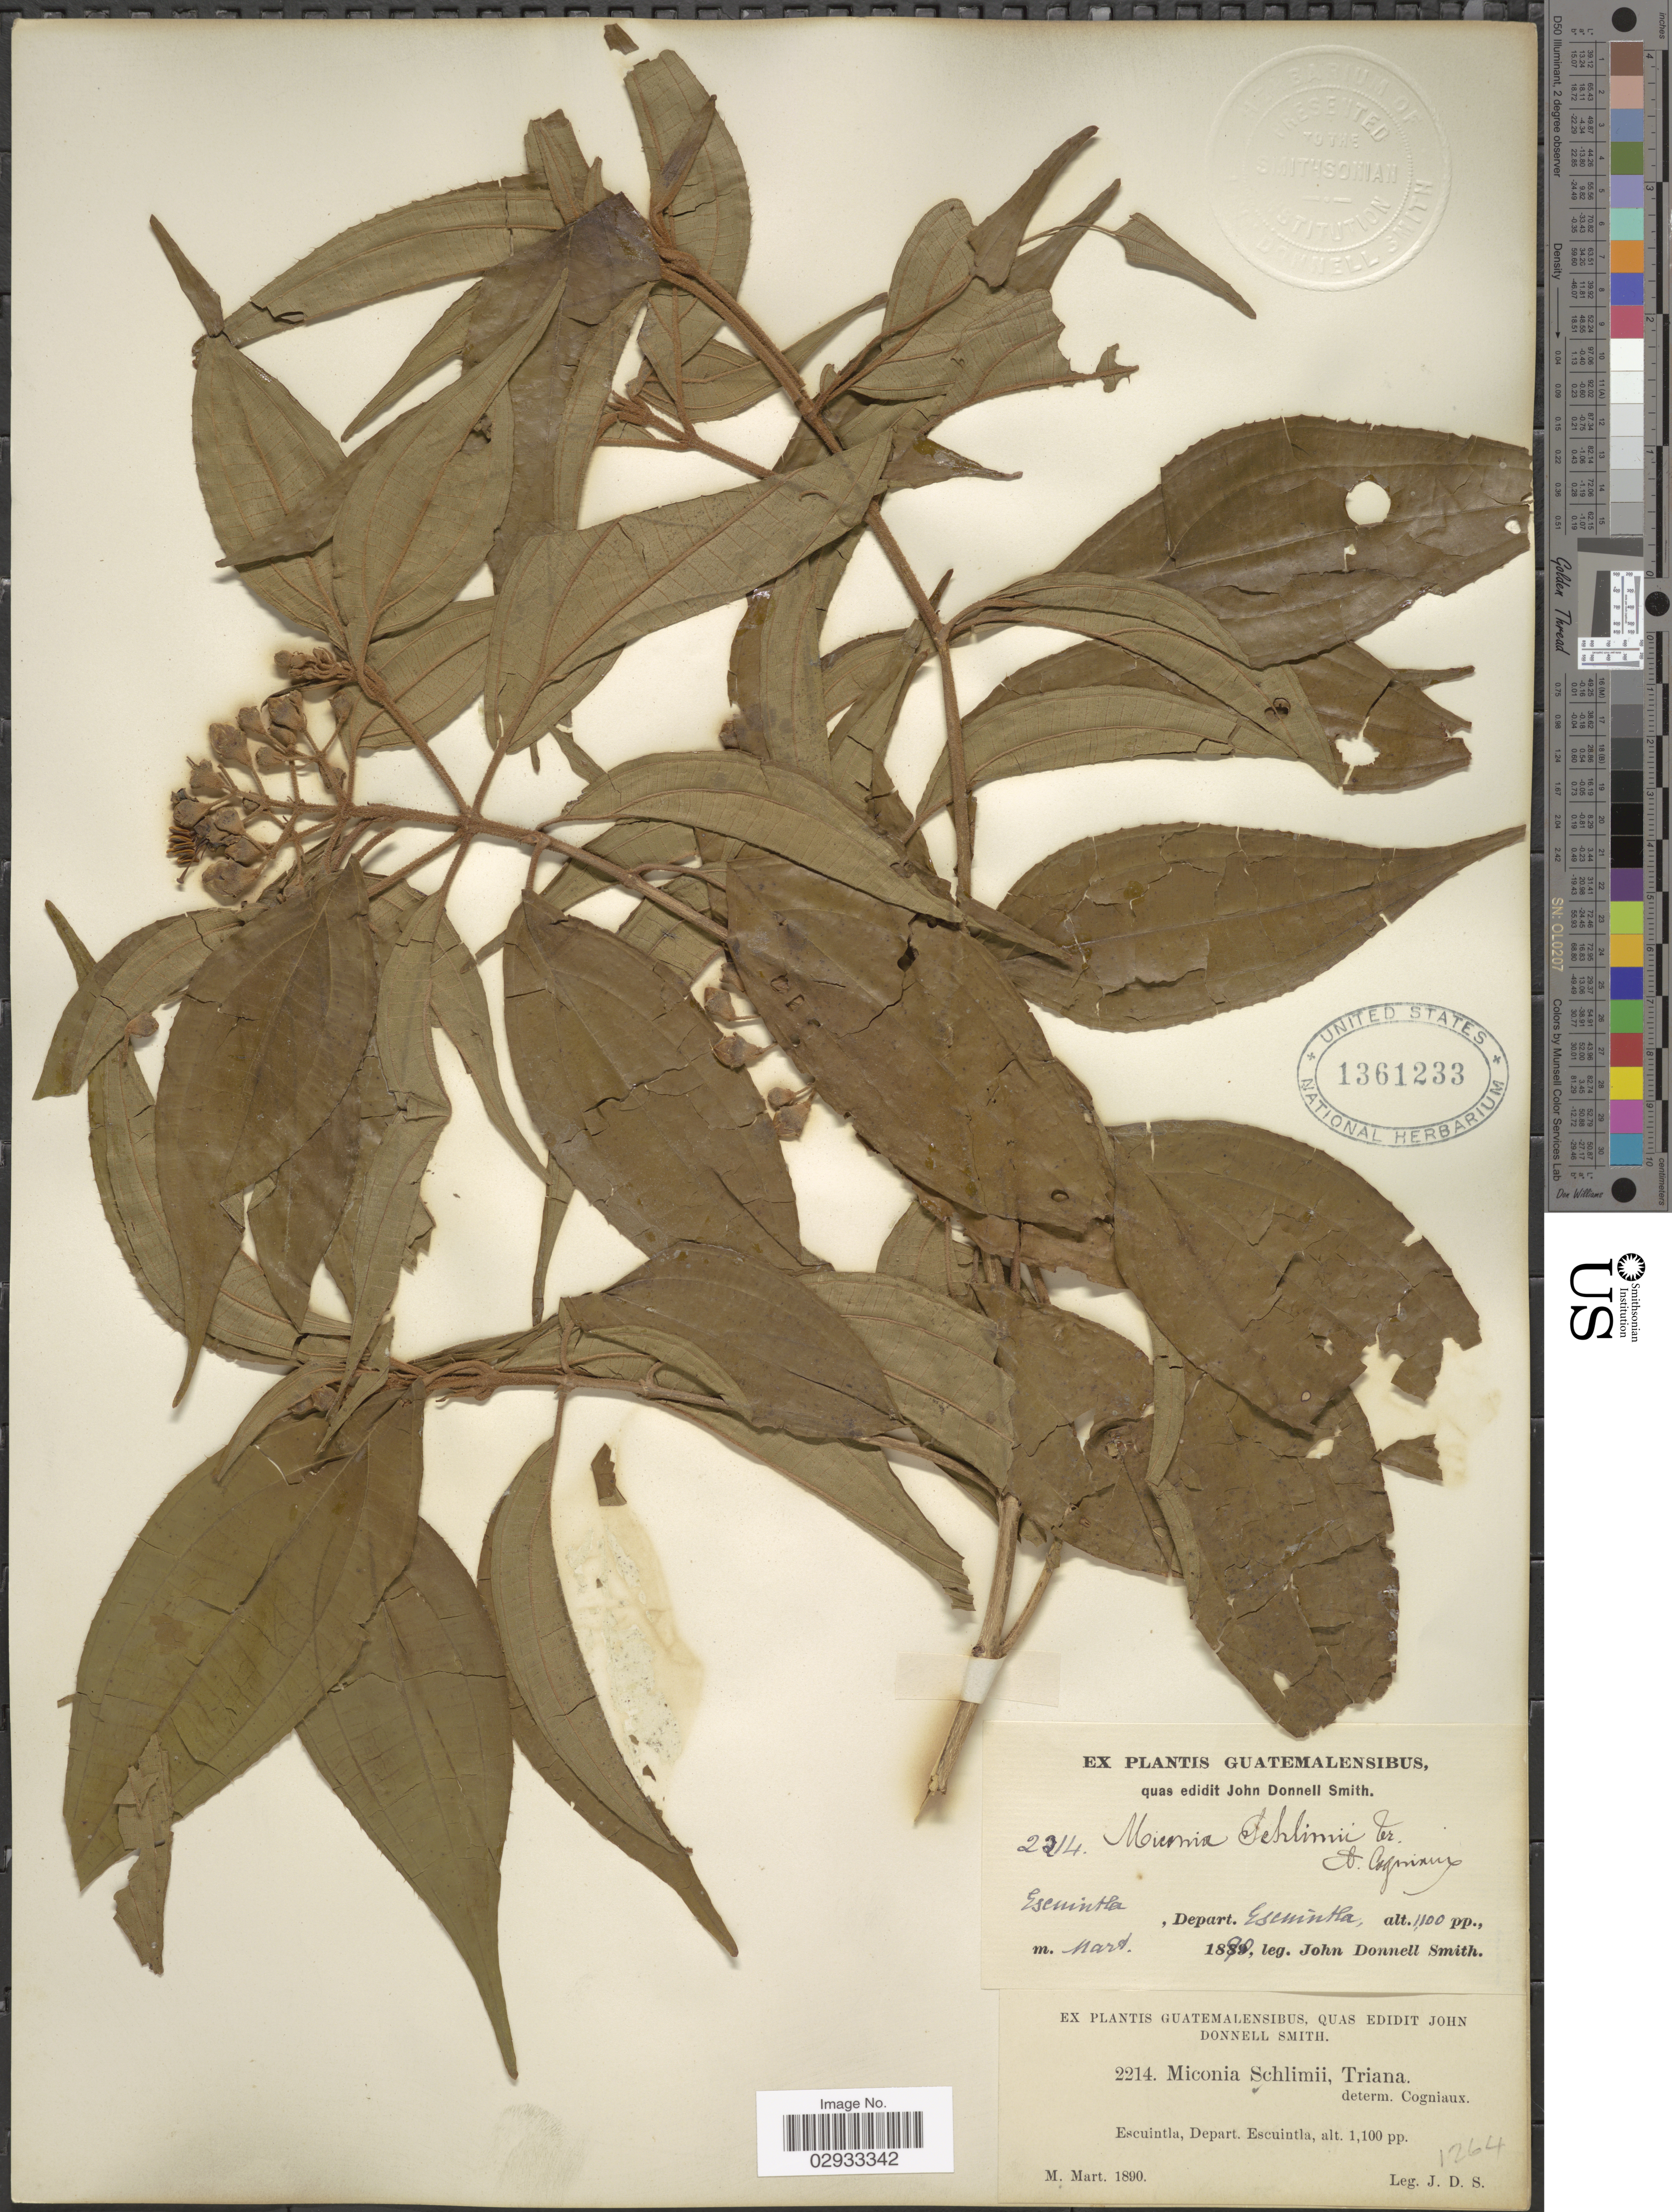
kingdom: Plantae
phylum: Tracheophyta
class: Magnoliopsida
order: Myrtales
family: Melastomataceae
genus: Miconia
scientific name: Miconia schlimii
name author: Triana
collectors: J. Donnell Smith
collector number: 2214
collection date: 1890-03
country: Guatemala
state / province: Escuintla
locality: Depart. Escuintla.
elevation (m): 335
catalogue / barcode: US 1361233